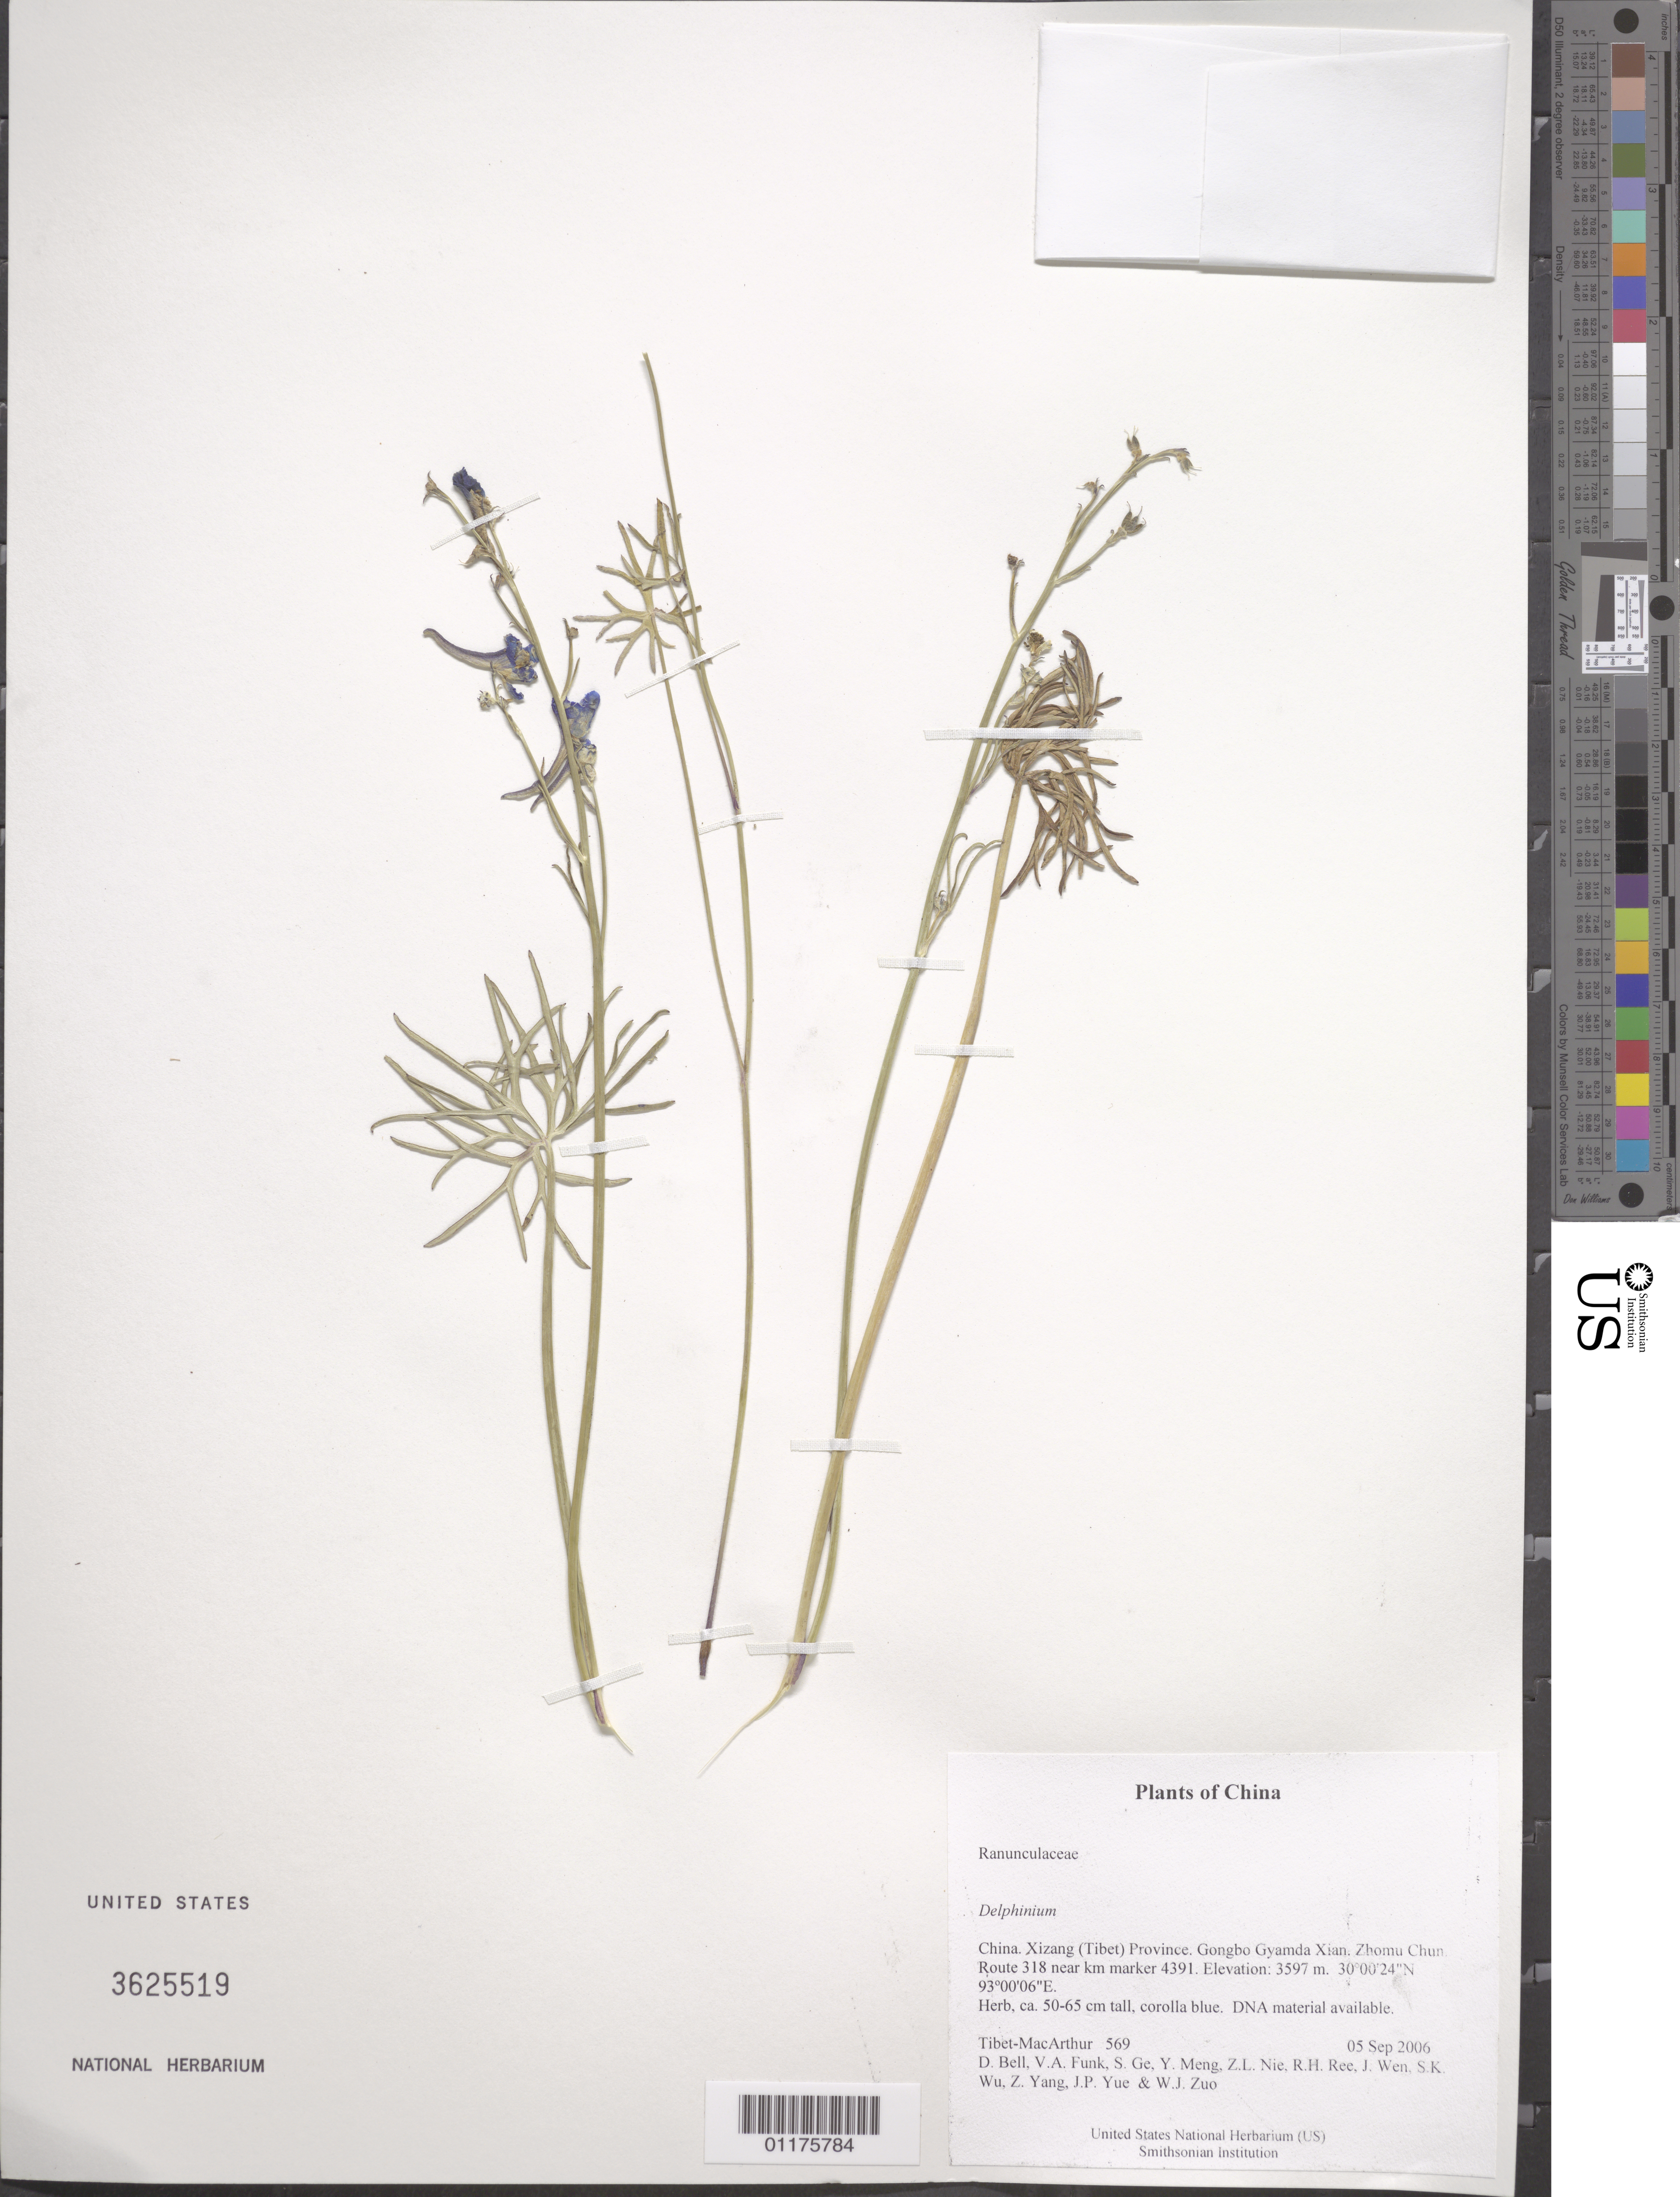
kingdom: Plantae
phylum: Tracheophyta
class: Magnoliopsida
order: Ranunculales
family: Ranunculaceae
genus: Delphinium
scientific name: Delphinium sp.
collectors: Tibet-MacArthur, D. A. Bell, V. Funk, S. Ge, Y. Meng, Z. Nie, R. Ree, J. Wen, S. K. Wu, Z. Yang, J. Yue & W. Zuo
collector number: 569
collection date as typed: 05 Sep 2006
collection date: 2006-09-05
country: China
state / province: Xizang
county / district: Gongbo Gyamda Xian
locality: Zhomu Chun. Route 318 near km marker 4391.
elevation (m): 3597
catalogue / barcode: US 3625519